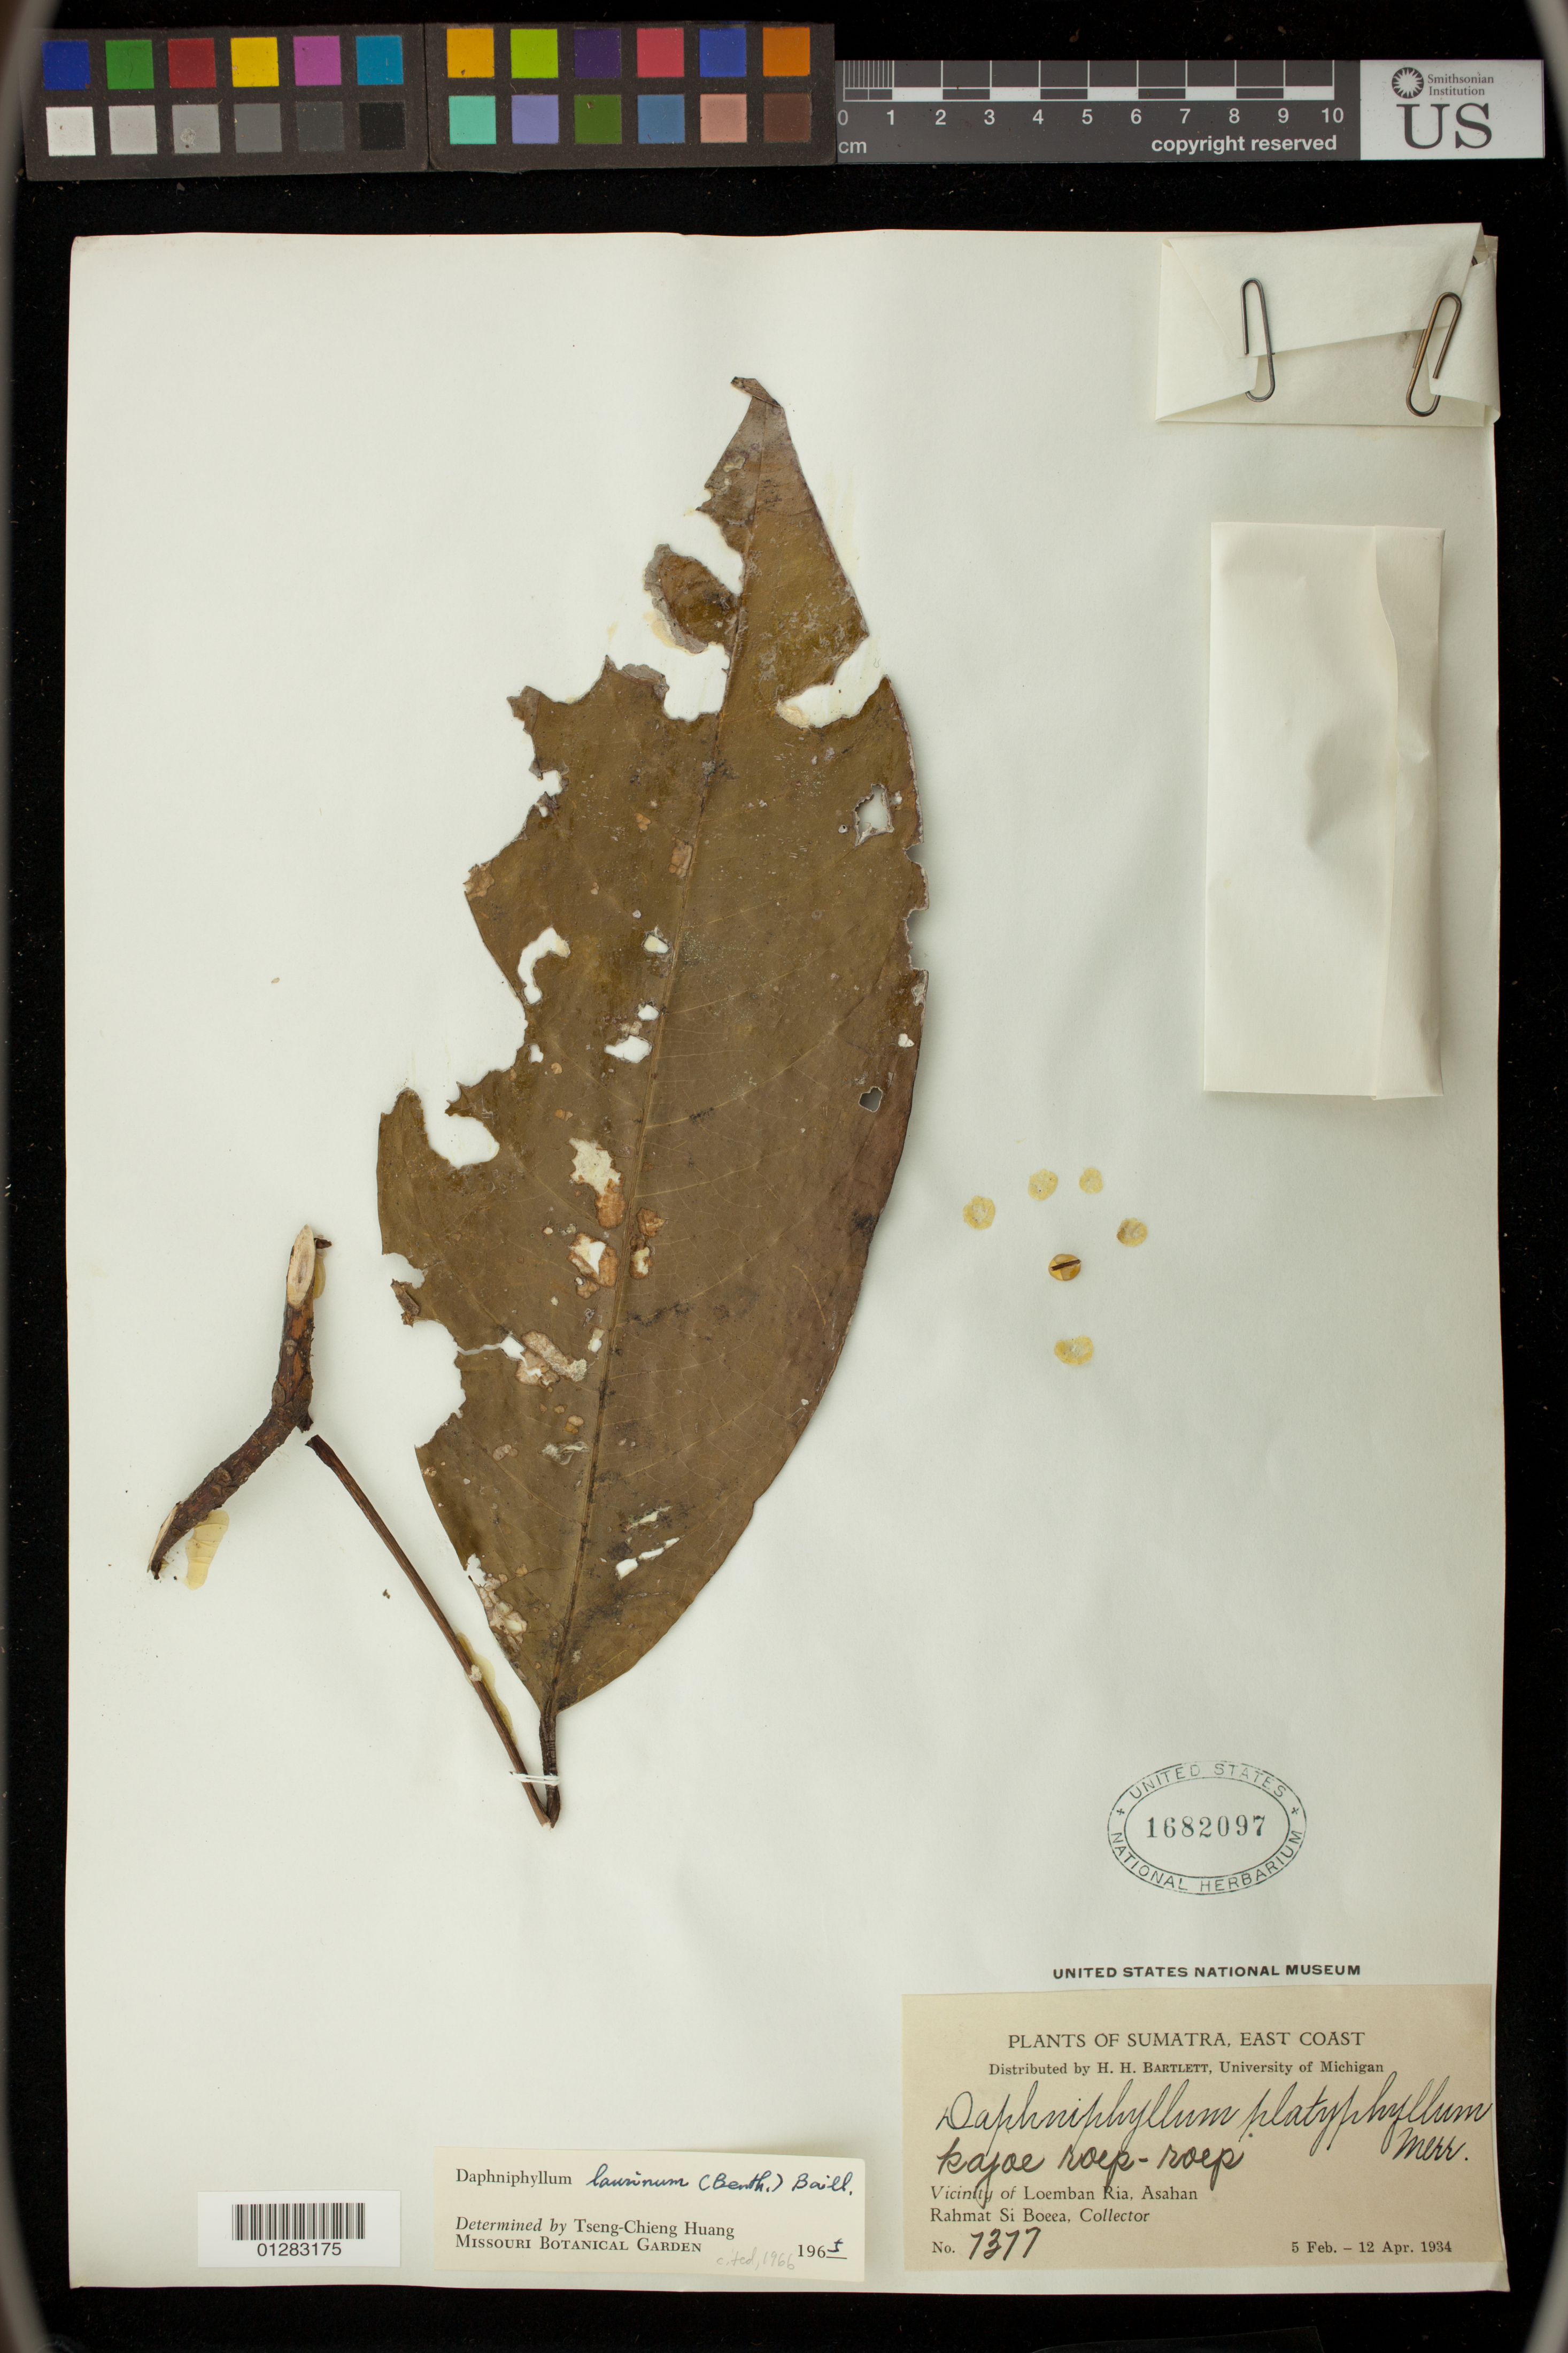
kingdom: Plantae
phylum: Tracheophyta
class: Magnoliopsida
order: Saxifragales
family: Daphniphyllaceae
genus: Daphniphyllum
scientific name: Daphniphyllum laurinum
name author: (Benth.) Baill.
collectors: Rahmat Si Boeea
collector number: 7377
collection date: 1934-02-05/1934-04-12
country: Indonesia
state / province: Sumatra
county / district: Sumatera Utara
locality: Vicinity of Loemban Ria, Asahan, East Coast Sumatra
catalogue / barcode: US 1682097